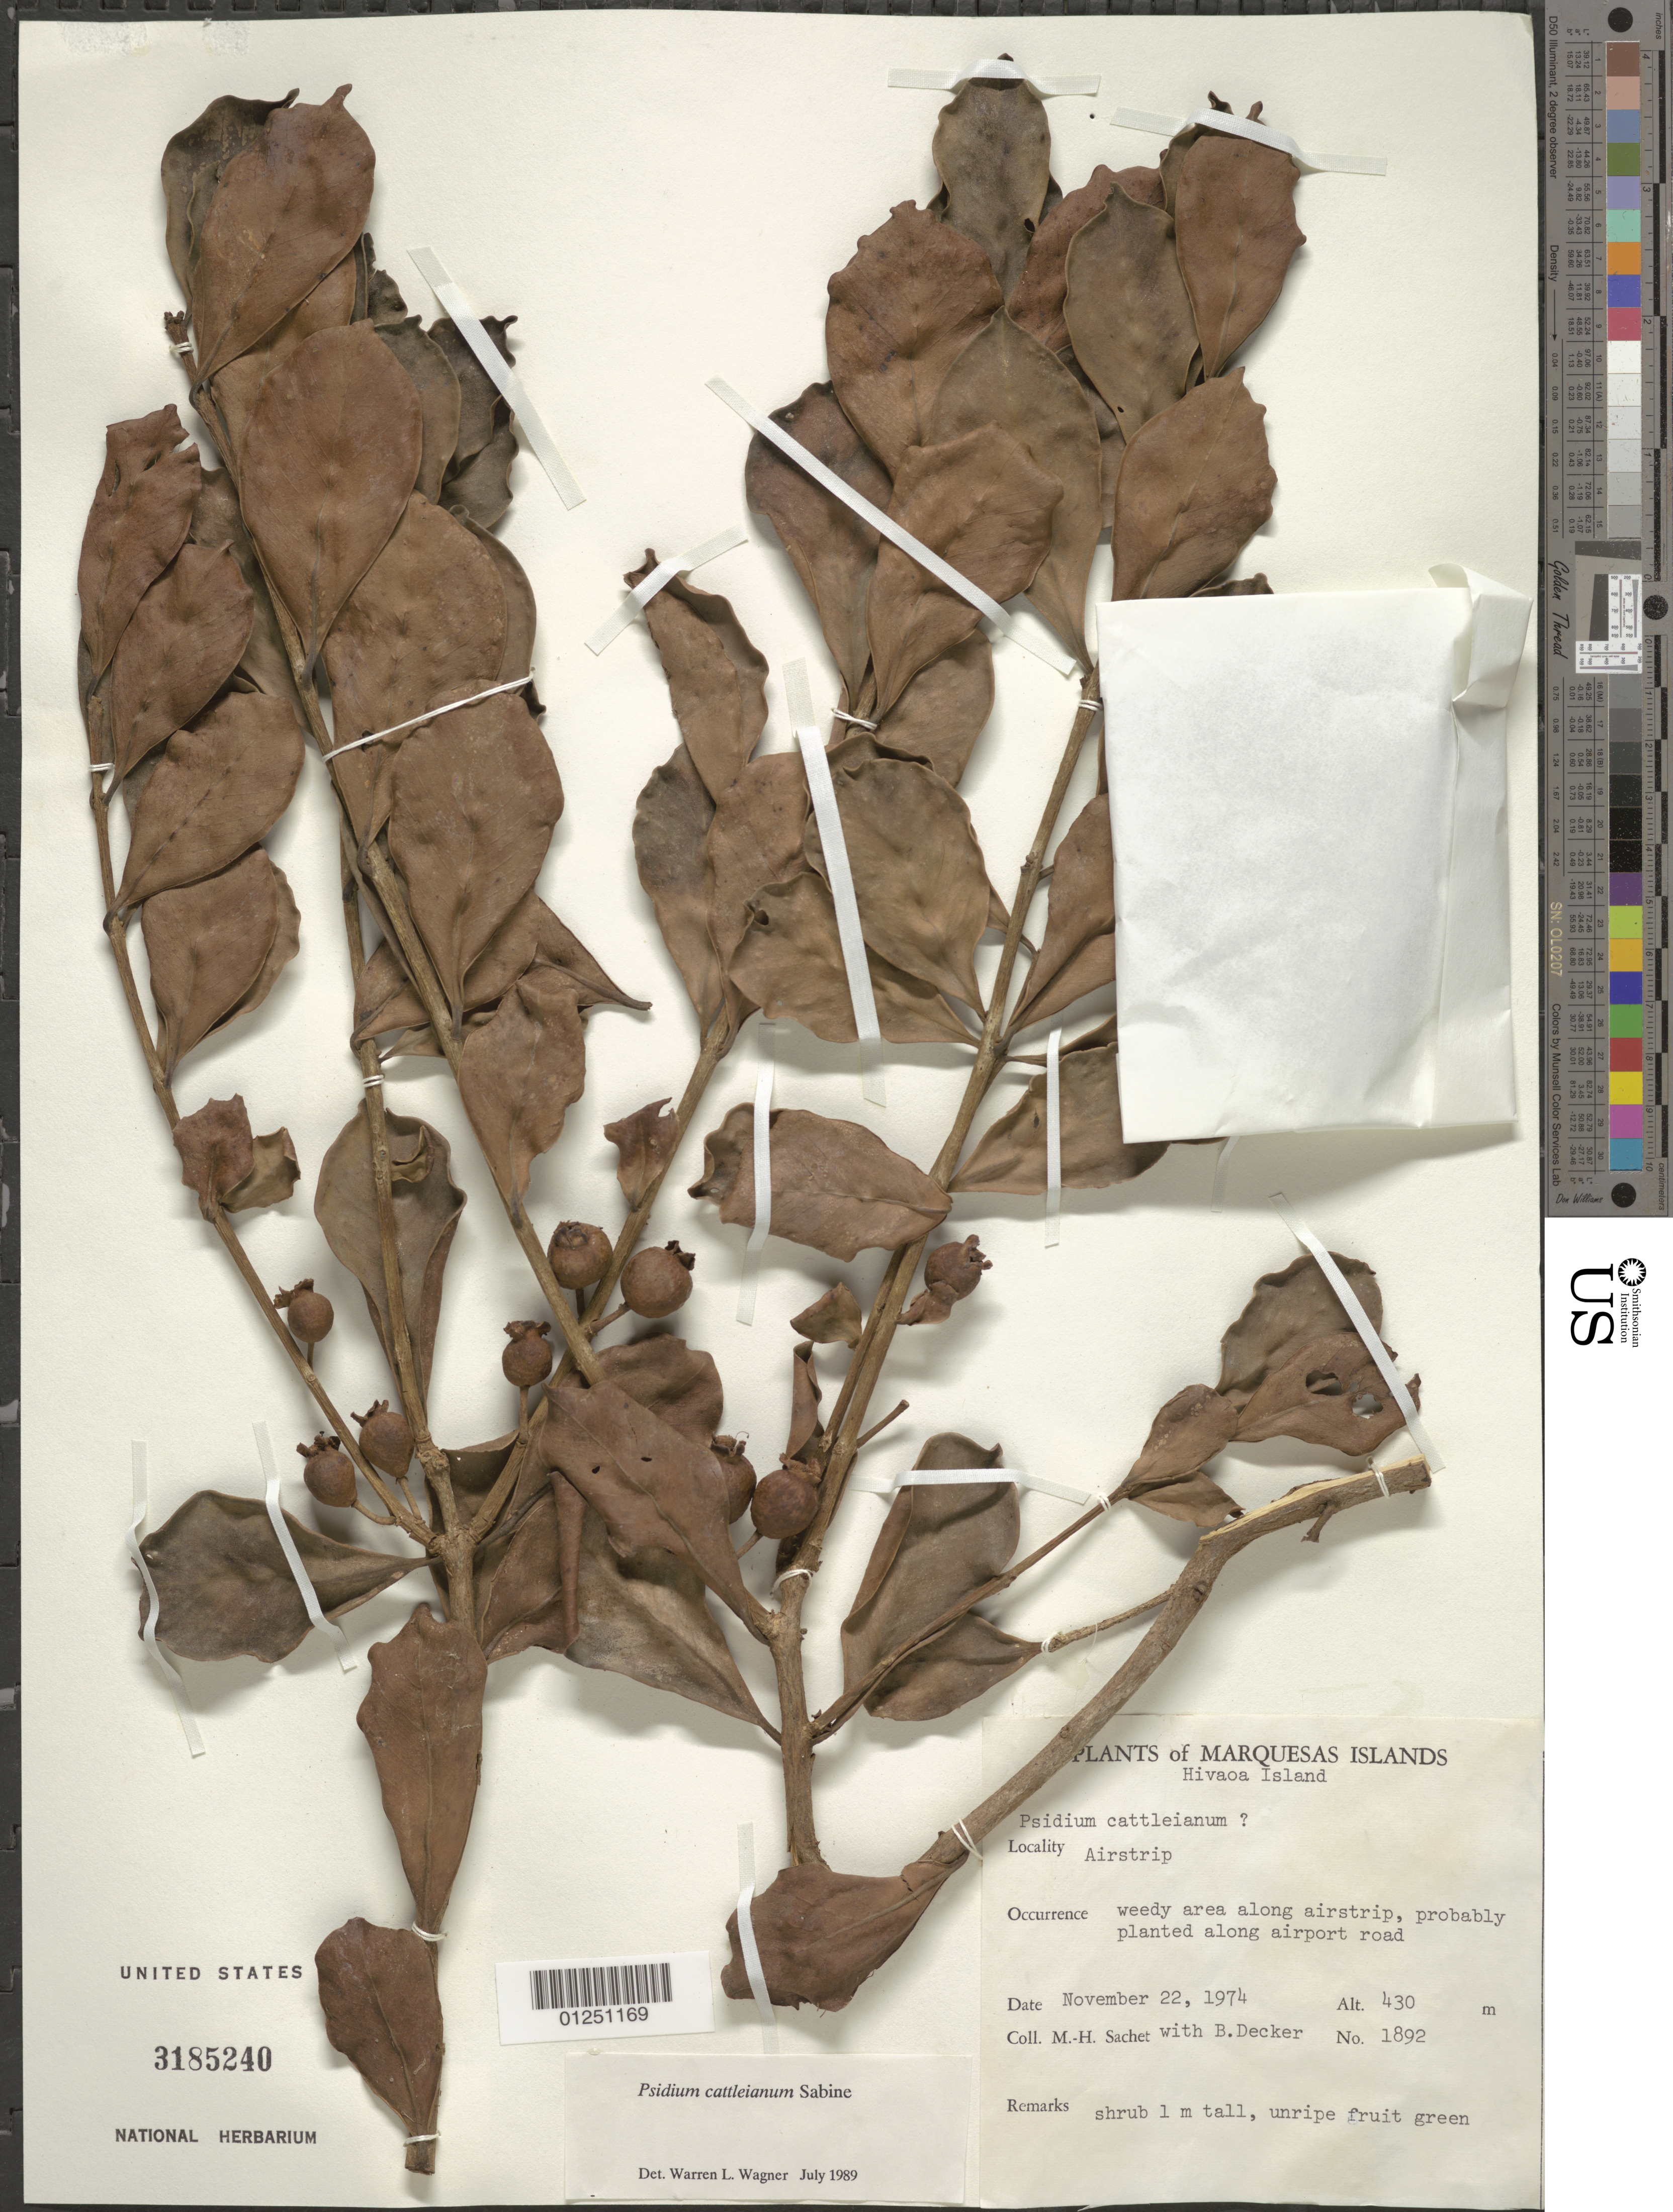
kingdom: Plantae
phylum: Tracheophyta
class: Magnoliopsida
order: Myrtales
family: Myrtaceae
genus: Psidium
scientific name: Psidium cattleyanum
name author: Sabine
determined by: Wagner, W. L., (BOT), Smithsonian Institution - National Museum of Natural History (UNITED STATES)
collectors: M.-H. Sachet & B. G. Decker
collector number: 1892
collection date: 1974-11-22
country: French Polynesia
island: Hiva Oa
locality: airstrip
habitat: probably planted along road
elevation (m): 430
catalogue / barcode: US 3185240